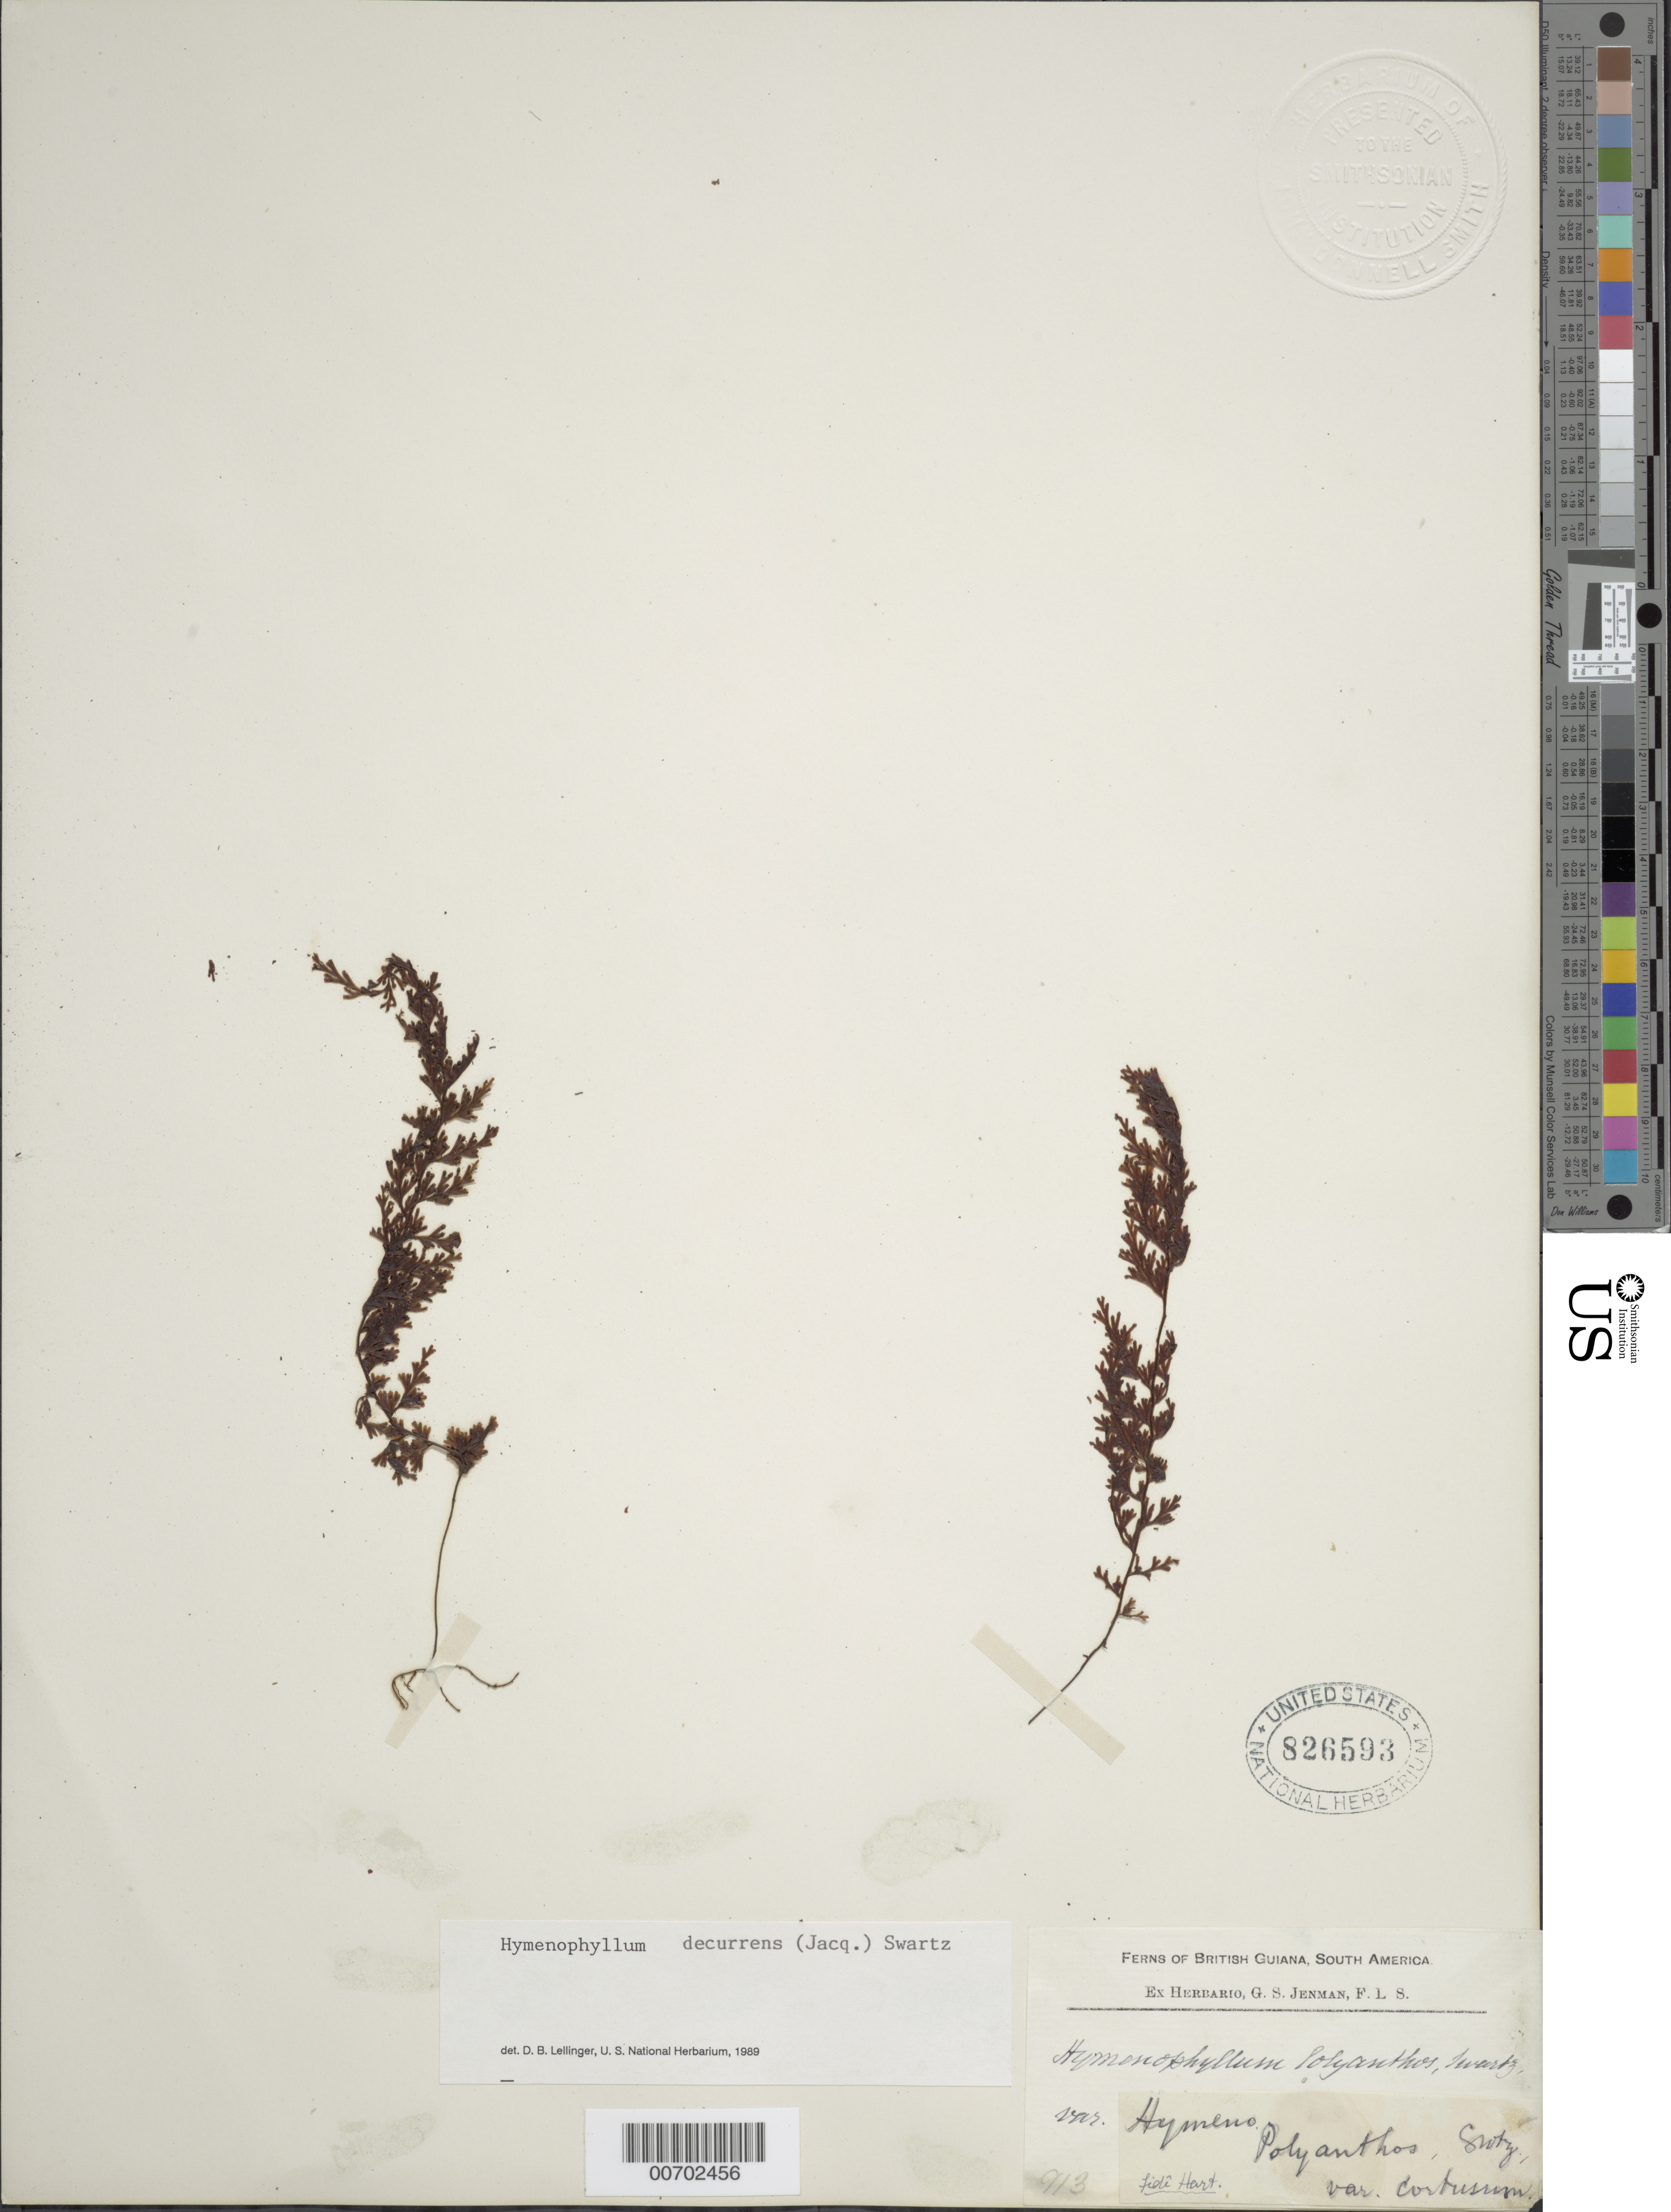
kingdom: Plantae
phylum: Tracheophyta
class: Polypodiopsida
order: Hymenophyllales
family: Hymenophyllaceae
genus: Hymenophyllum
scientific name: Hymenophyllum decurrens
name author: (Jacq.) Sw.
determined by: Lellinger, David B., (BOT), Smithsonian Institution - National Museum of Natural History (UNITED STATES)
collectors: G. S. Jenman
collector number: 913 ?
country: Guyana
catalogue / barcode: US 826593